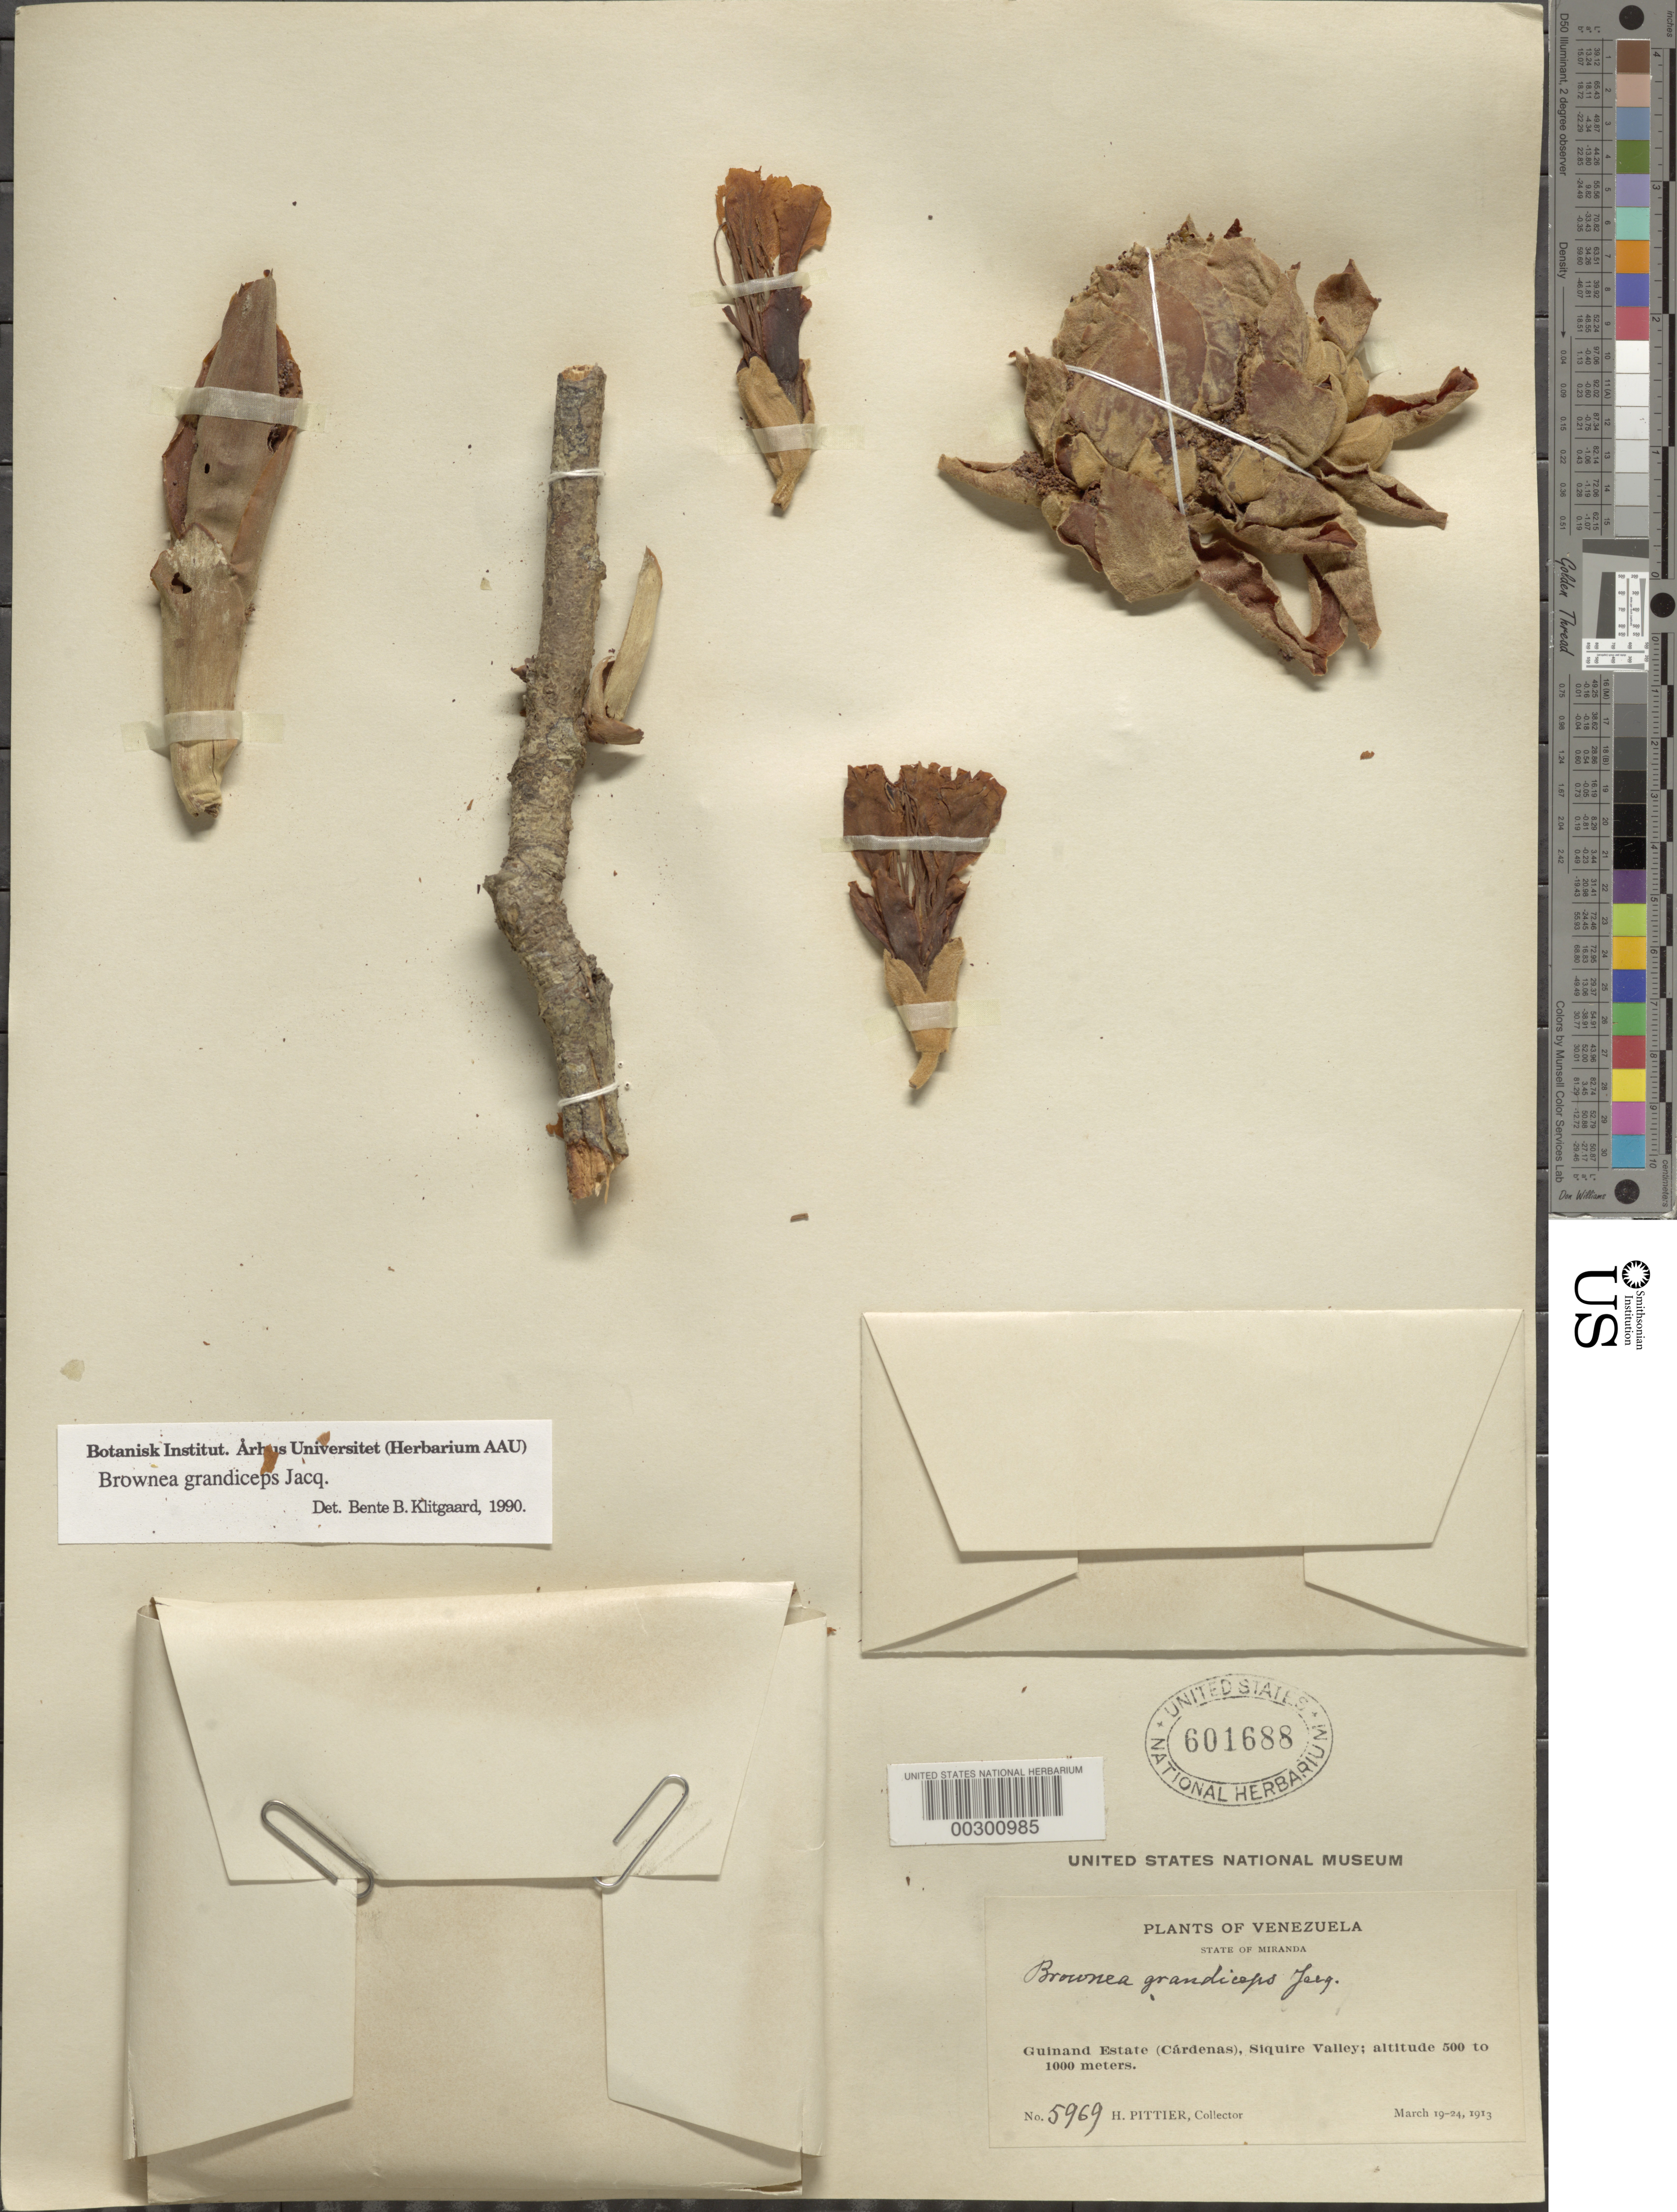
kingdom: Plantae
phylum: Tracheophyta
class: Magnoliopsida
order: Fabales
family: Fabaceae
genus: Brownea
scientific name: Brownea grandiceps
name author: Jacq.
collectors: H. F. Pittier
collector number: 5969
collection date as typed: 19 Mar 1913 to 24 Mar 1913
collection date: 1913-03-19/1913-03-24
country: Venezuela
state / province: Miranda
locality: Guinand estate (cardenas), siquire valley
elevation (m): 500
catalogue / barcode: US 601688